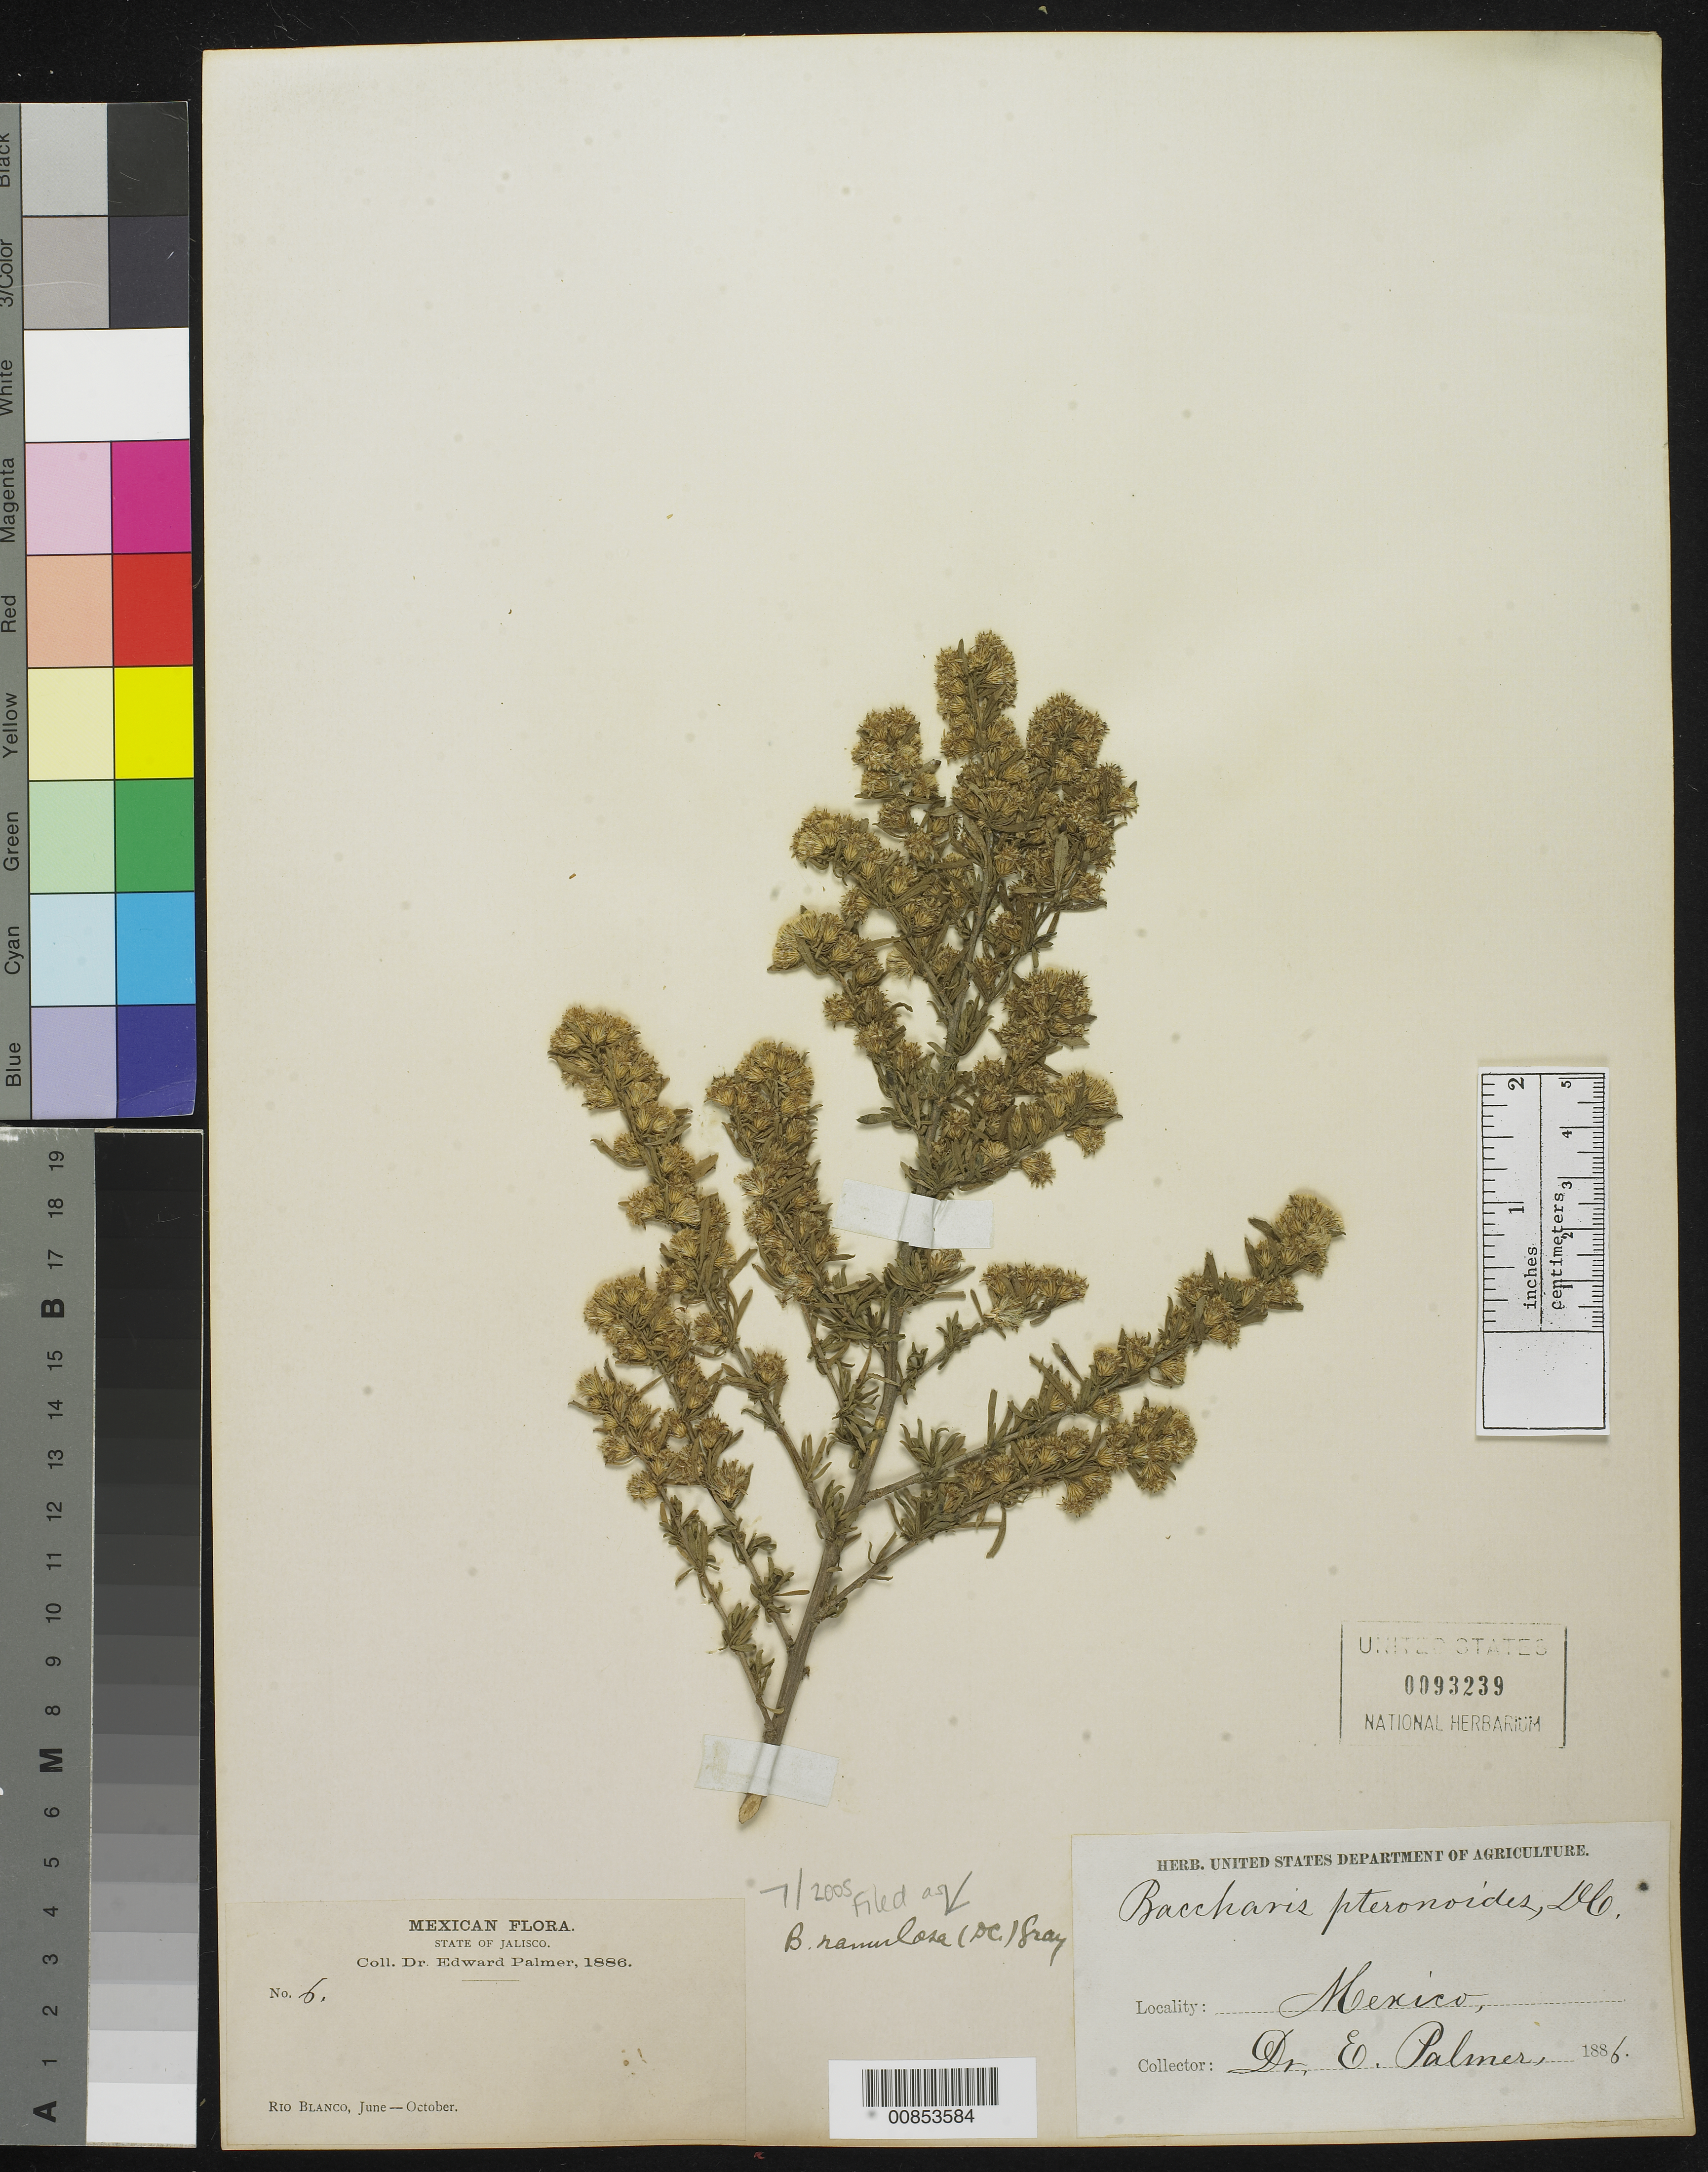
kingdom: Plantae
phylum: Tracheophyta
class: Magnoliopsida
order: Asterales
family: Asteraceae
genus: Baccharis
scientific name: Baccharis pteronioides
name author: DC.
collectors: E. Palmer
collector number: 6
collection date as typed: Jun 1886 to -- Oct 1886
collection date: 1886-06/1886-10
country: Mexico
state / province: Jalisco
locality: Rio Blanco, Jalisco.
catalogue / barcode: US 93239